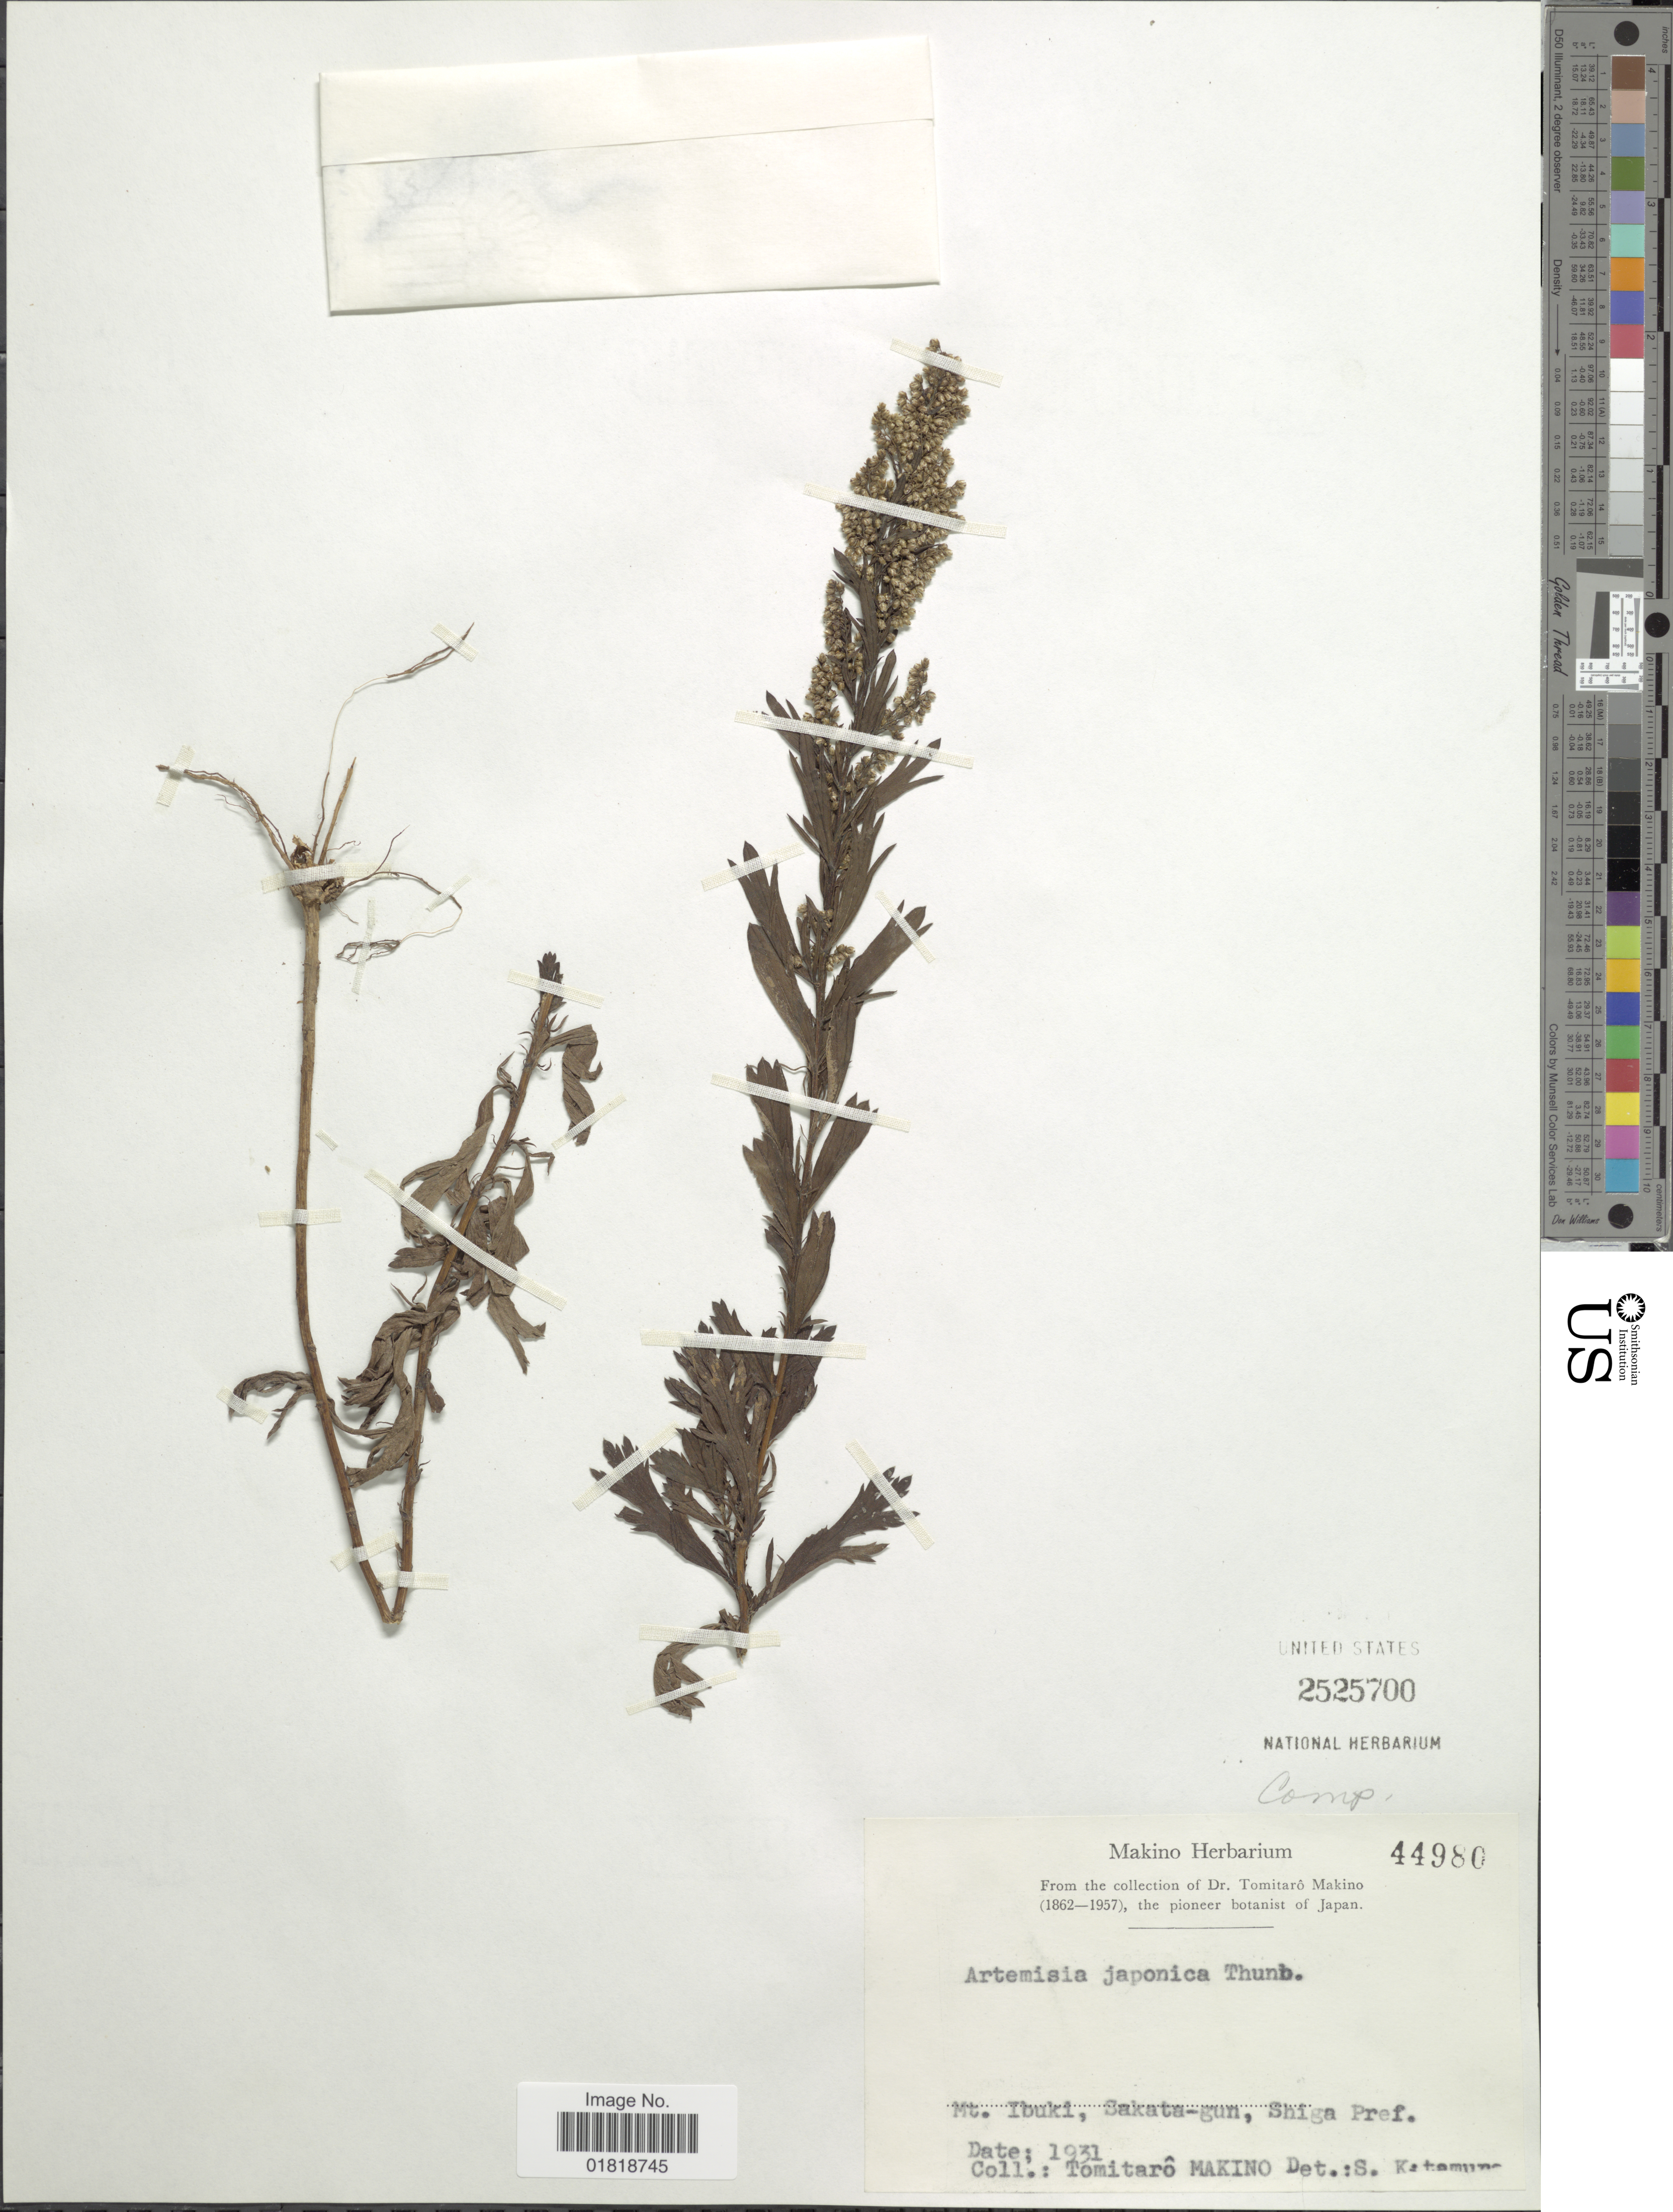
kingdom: Plantae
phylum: Tracheophyta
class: Magnoliopsida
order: Asterales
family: Asteraceae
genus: Artemisia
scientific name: Artemisia japonica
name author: Thunb.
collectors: T. Makino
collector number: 44980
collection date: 1931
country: Japan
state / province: Siga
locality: Mt. Ibuki, Sakata-gun, Shiga Pref.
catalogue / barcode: US 2525700